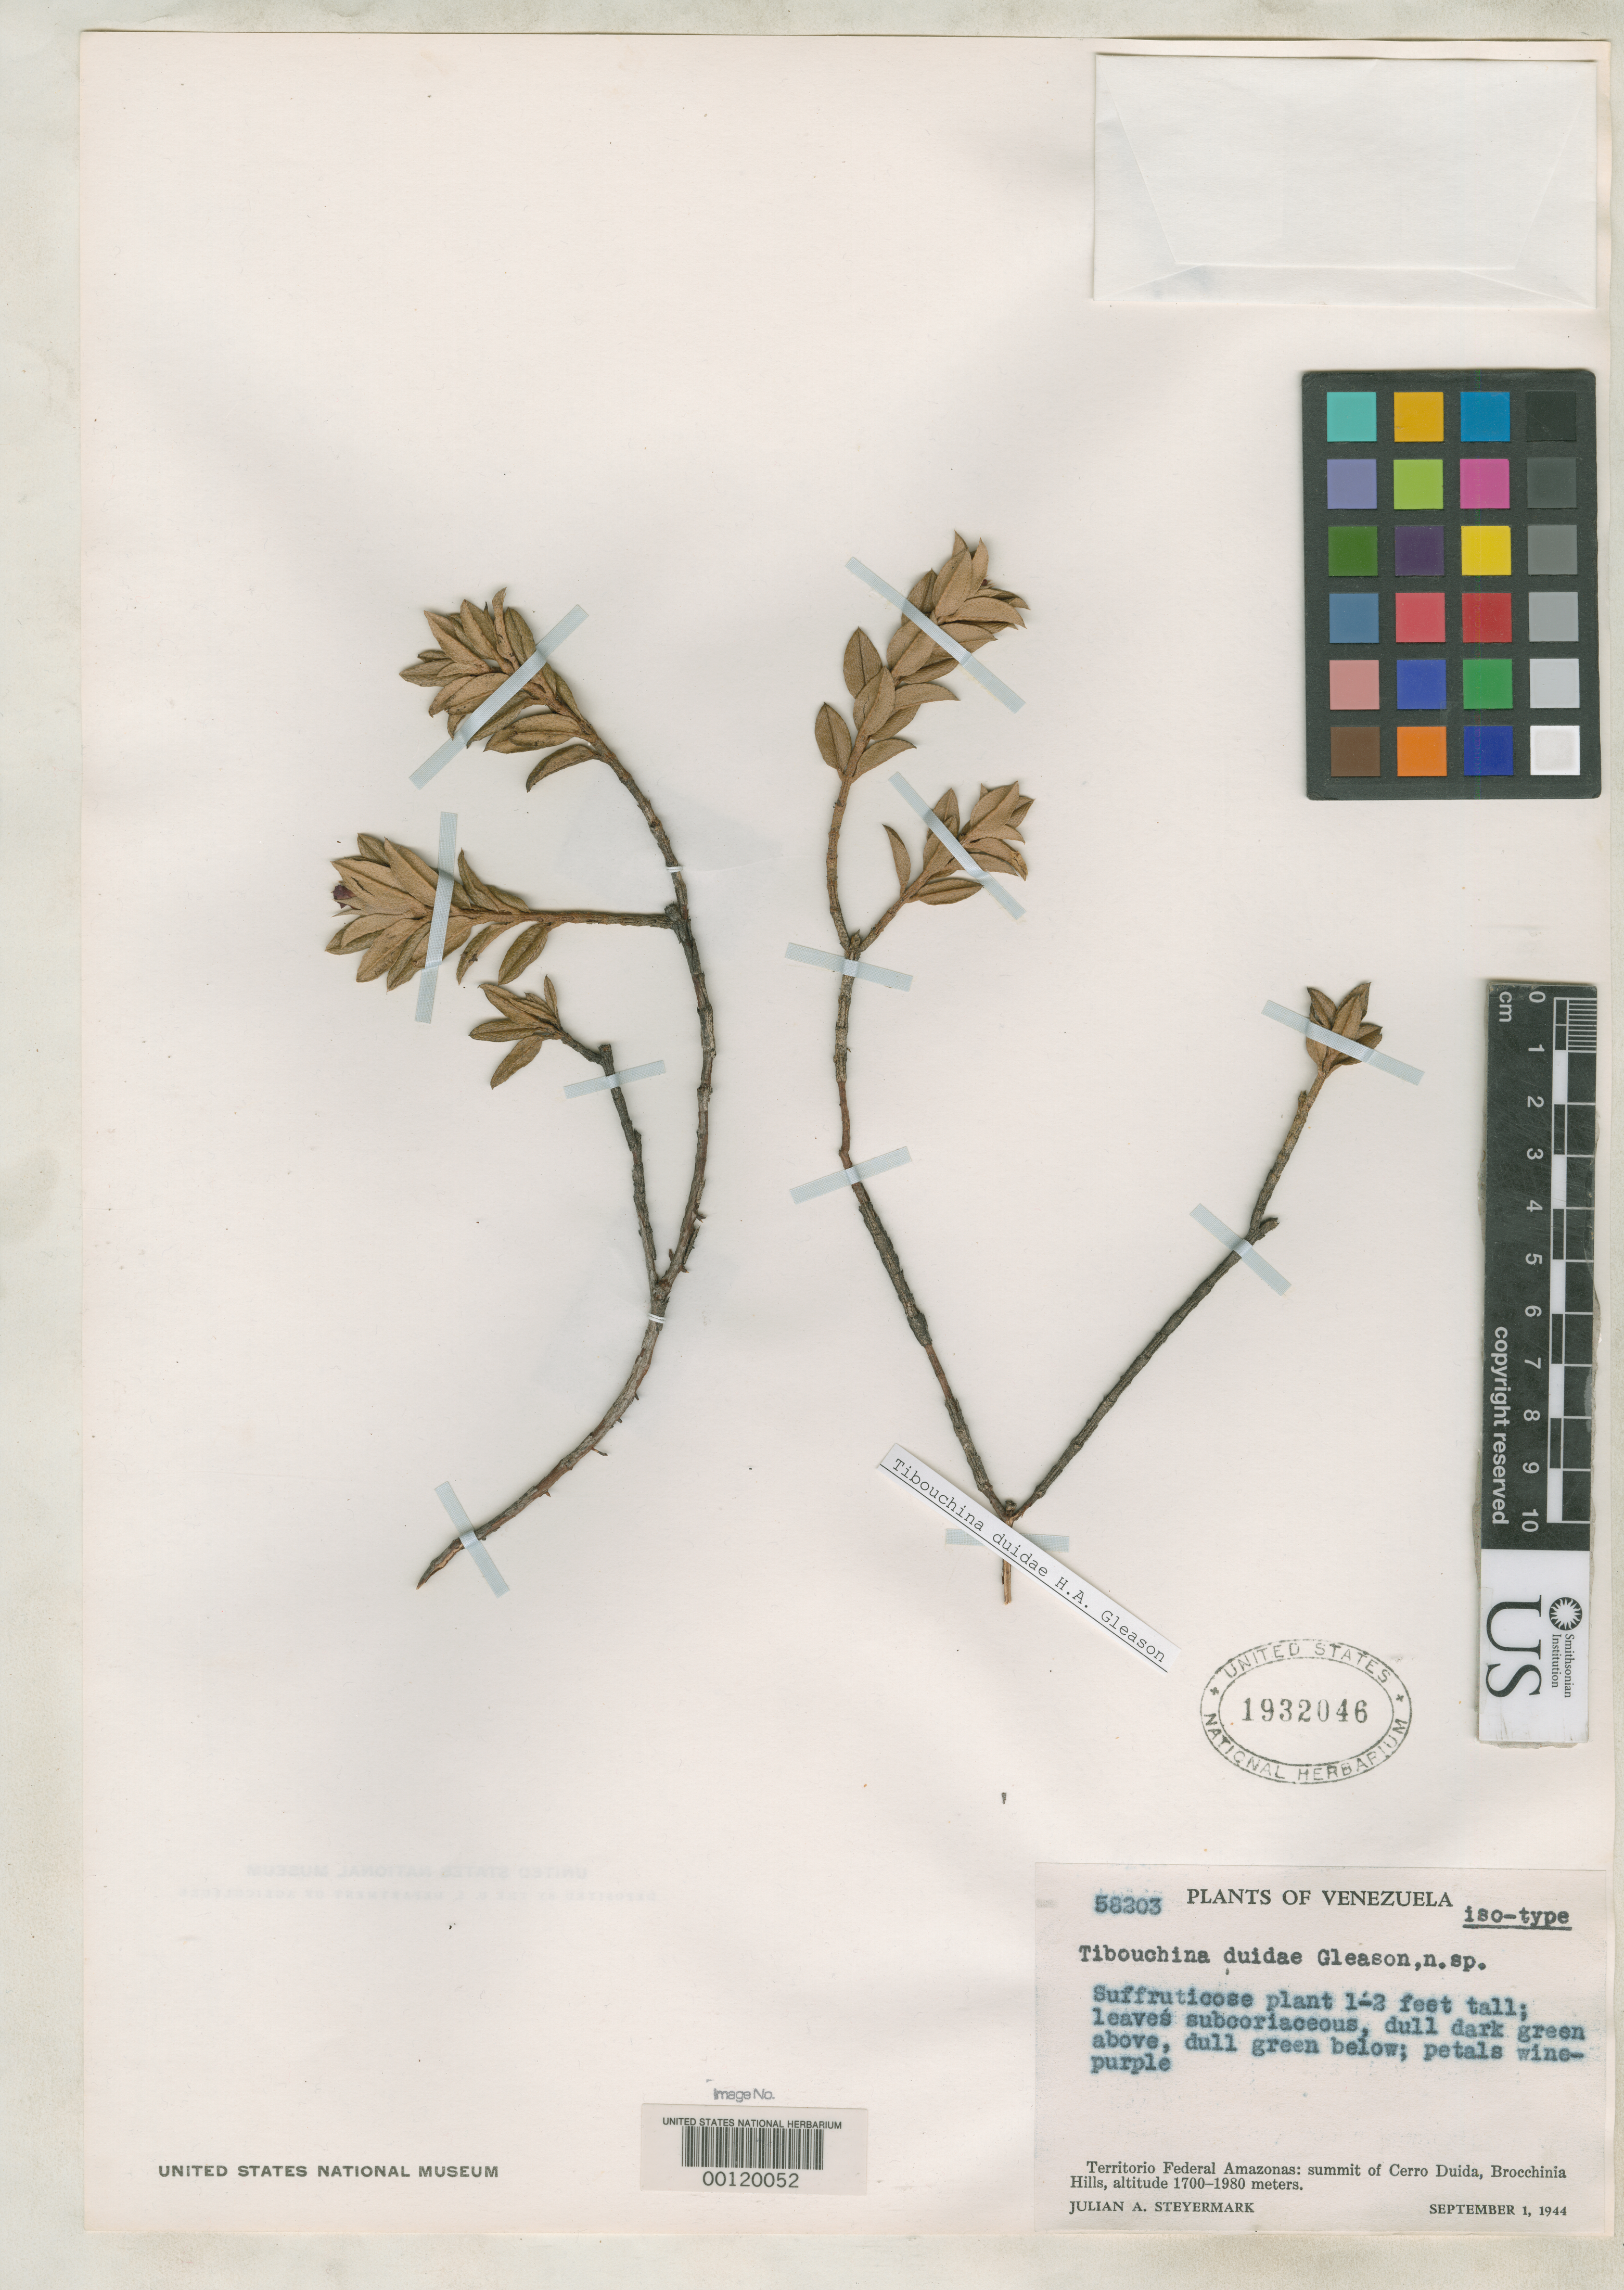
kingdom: Plantae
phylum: Tracheophyta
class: Magnoliopsida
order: Myrtales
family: Melastomataceae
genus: Tibouchina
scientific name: Tibouchina duidae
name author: Gleason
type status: Isotype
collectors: J. Steyermark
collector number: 58203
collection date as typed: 01 Sep 1944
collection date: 1944-09-01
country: Venezuela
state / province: Amazonas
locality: Summit of Cerro Duida, Brocchinia Hills.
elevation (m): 1700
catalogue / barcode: US 1932046